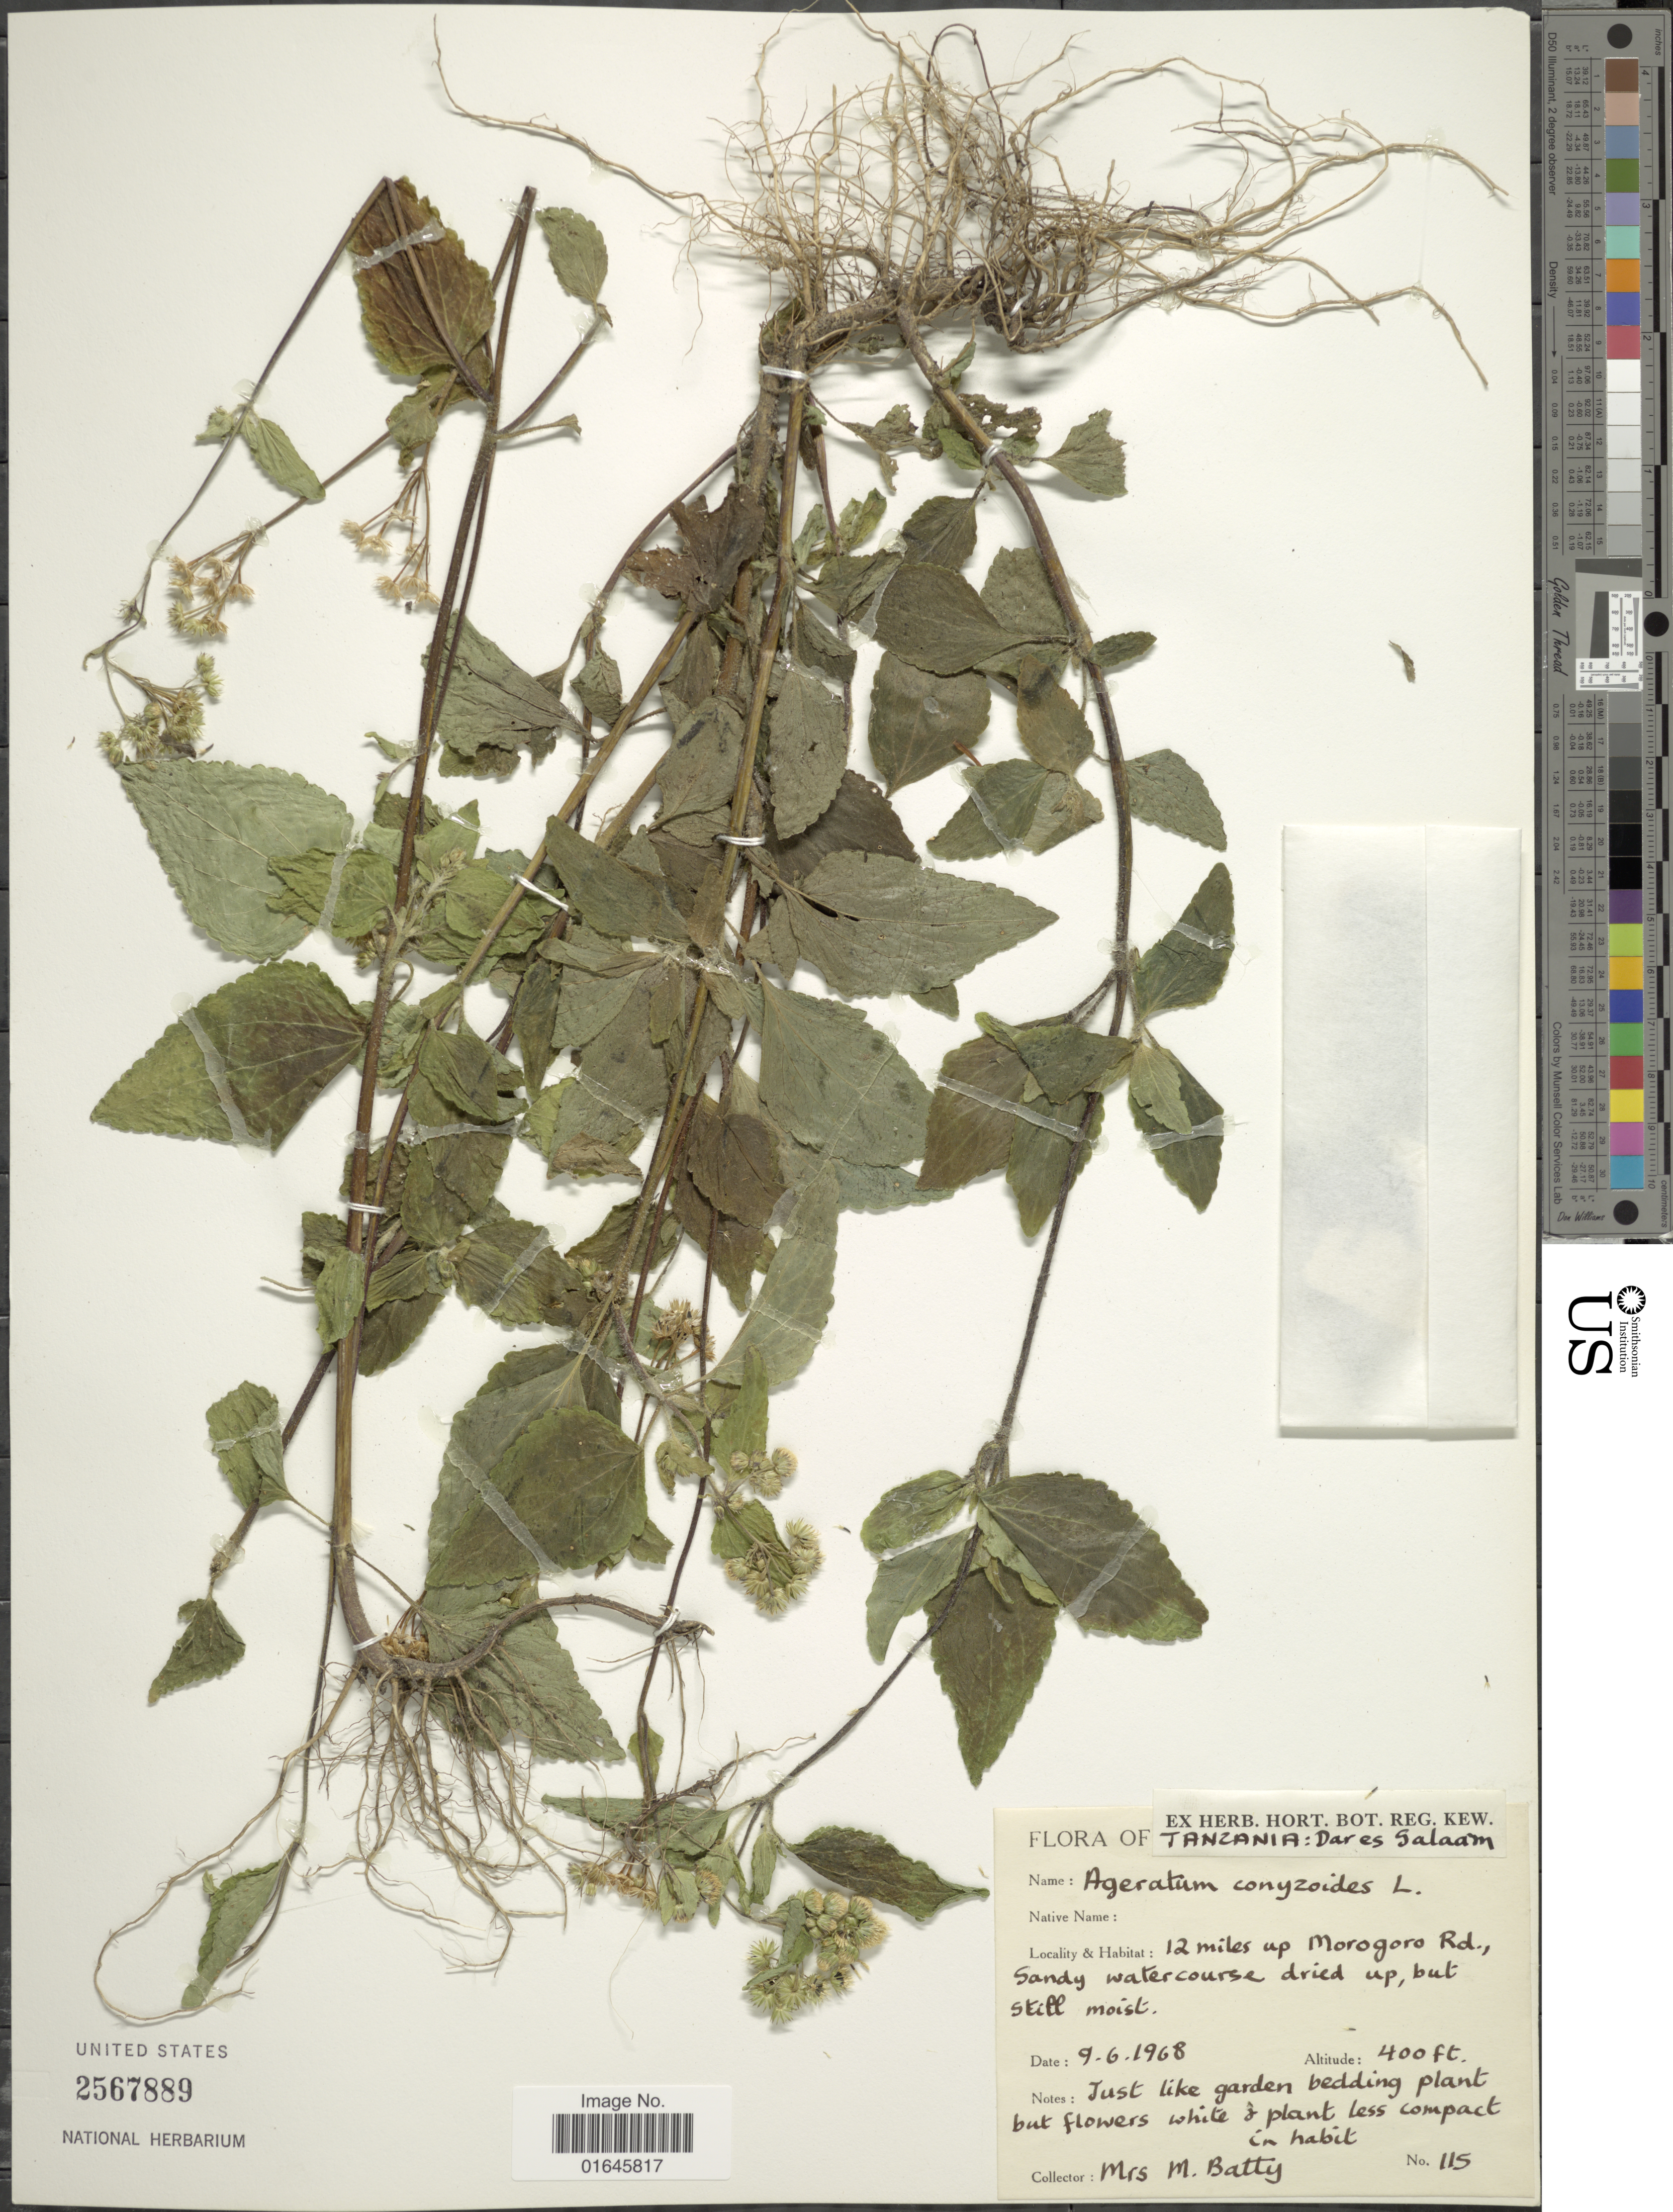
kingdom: Plantae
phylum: Tracheophyta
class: Magnoliopsida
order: Asterales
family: Asteraceae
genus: Ageratum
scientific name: Ageratum conyzoides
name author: L.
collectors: M. Batty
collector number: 115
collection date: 1968-06-09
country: Tanzania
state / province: Dar es Salaam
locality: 12 miles up Morogoro Rd., Sandy watercourse dried up, but still moist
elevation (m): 122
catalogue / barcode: US 2567889